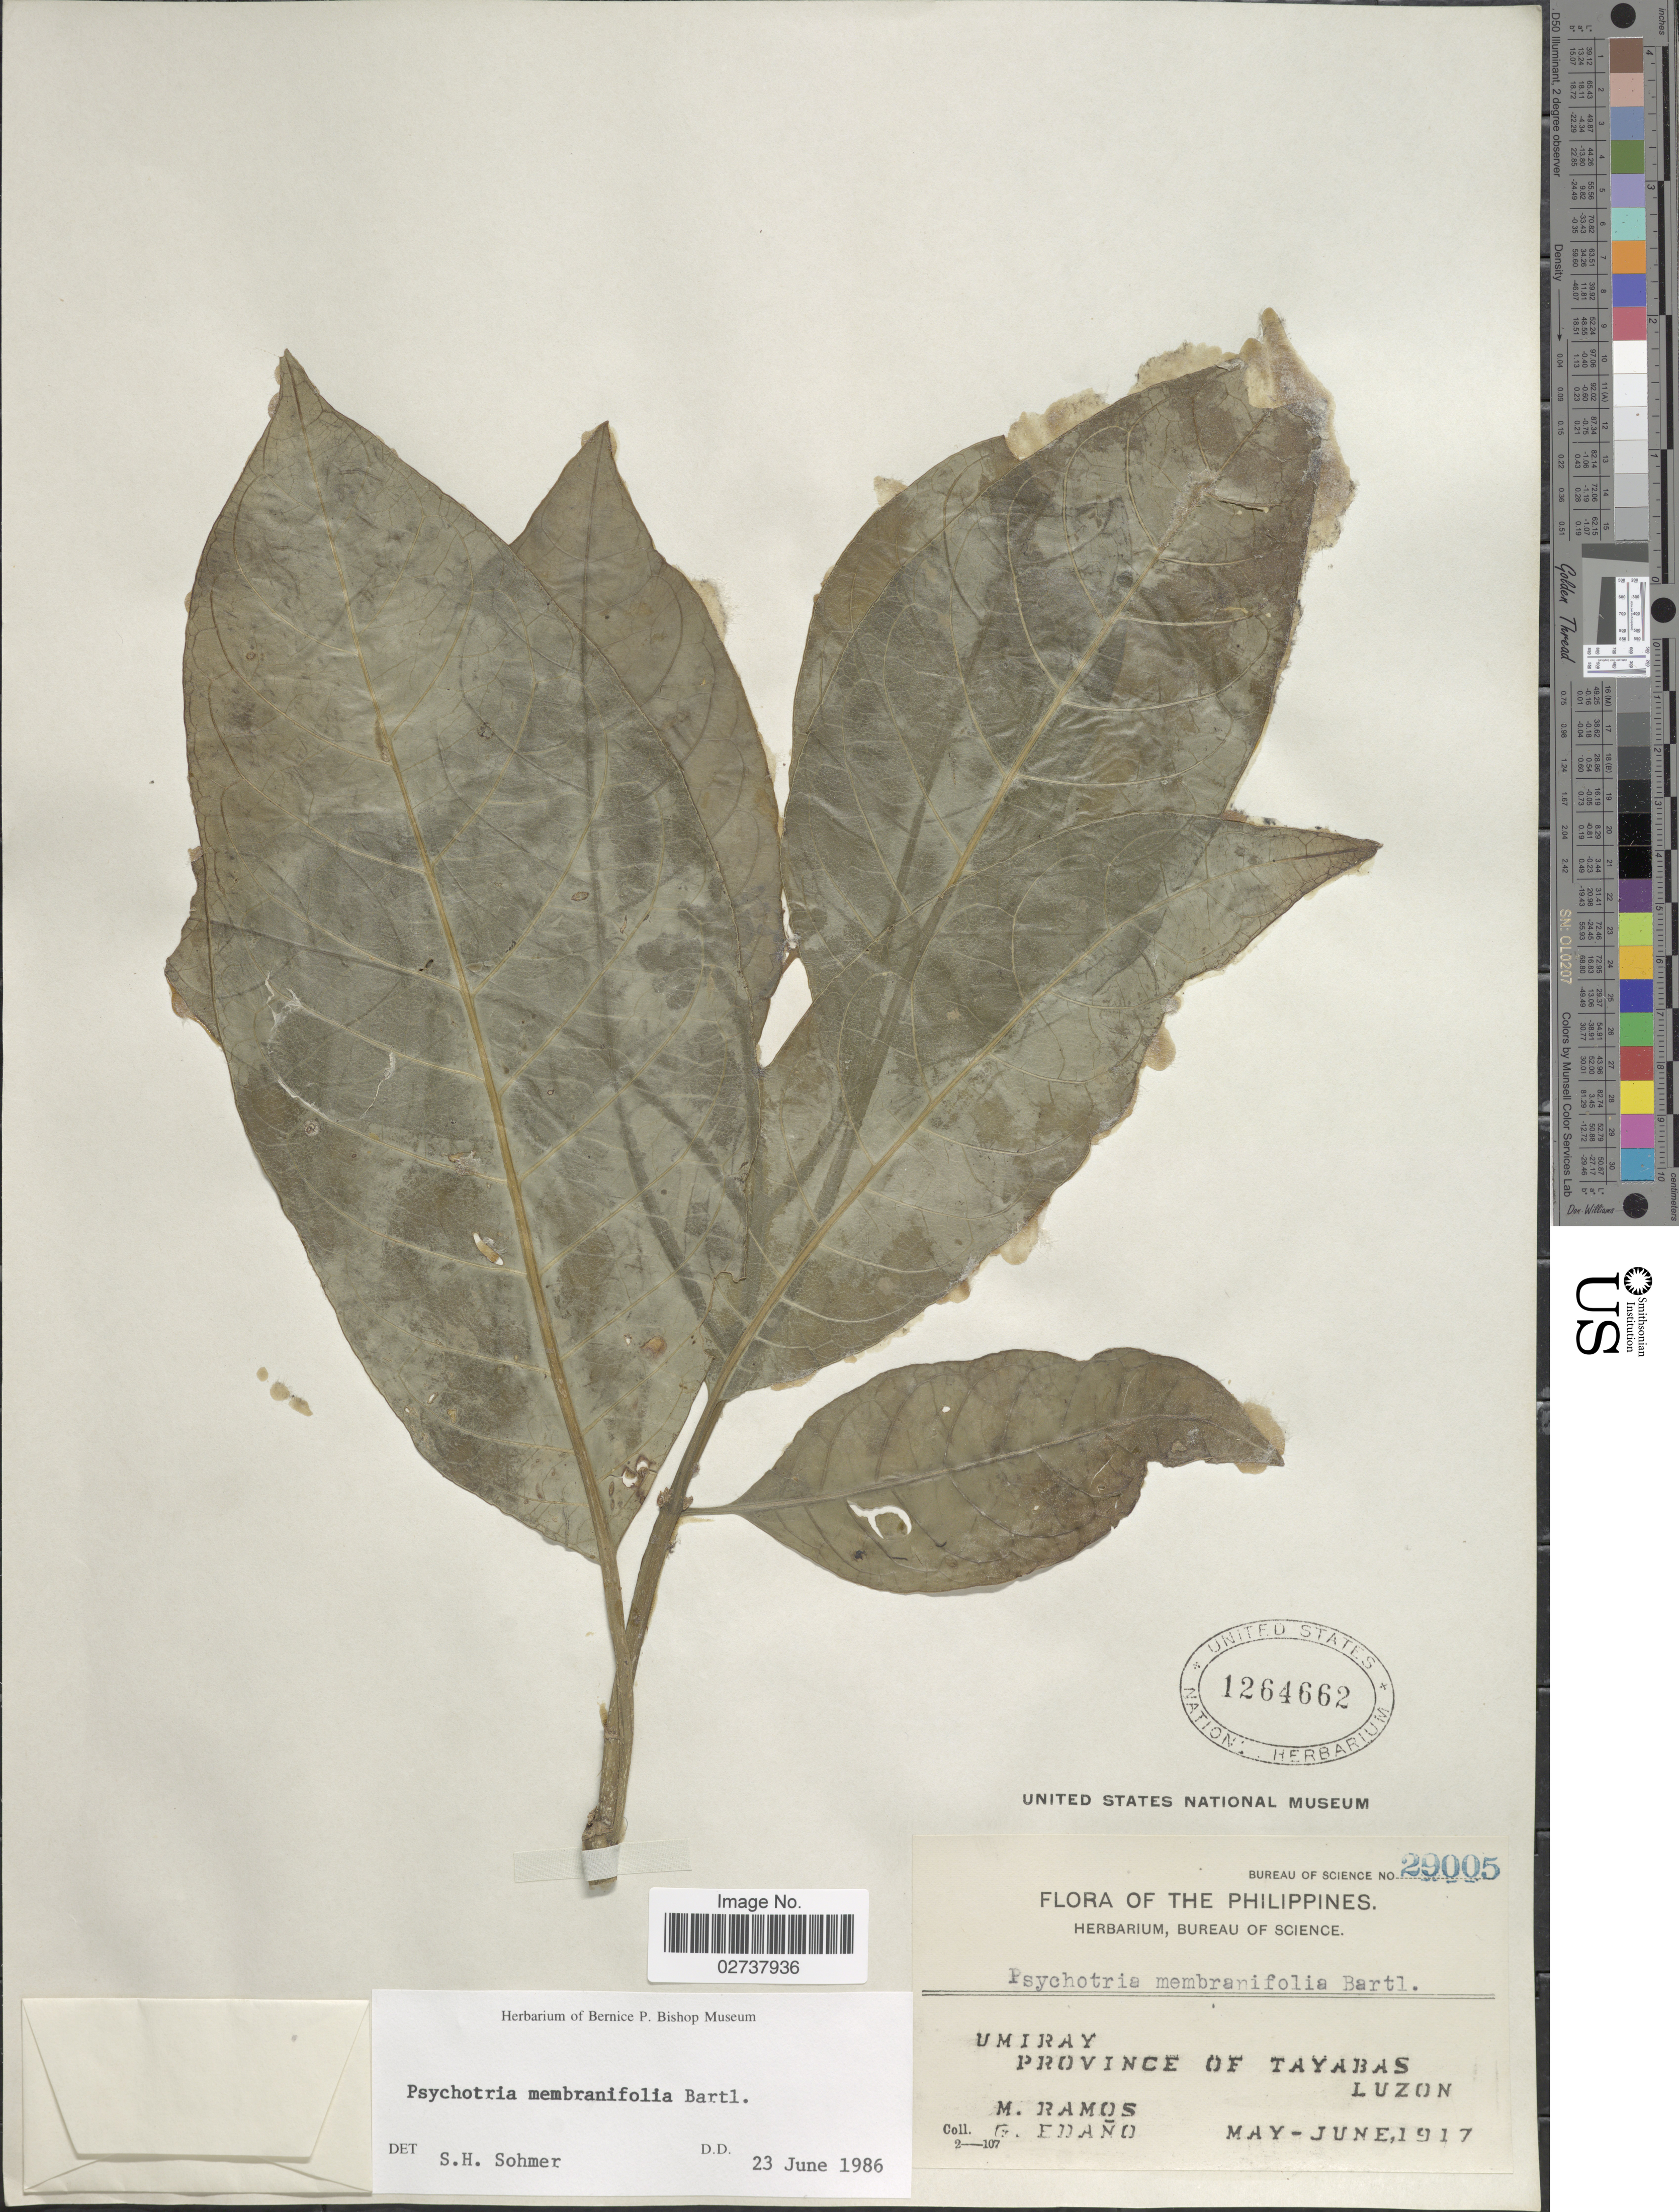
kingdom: Plantae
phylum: Tracheophyta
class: Magnoliopsida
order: Gentianales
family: Rubiaceae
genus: Psychotria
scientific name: Psychotria membranifolia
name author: Bartl. ex A. DC.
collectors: M. Ramos & G. Edaño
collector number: Bureau of Science 29005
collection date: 1917-05/1917-06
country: Philippines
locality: Umiray, Province of Tayabas, Luzon.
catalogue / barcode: US 1264662